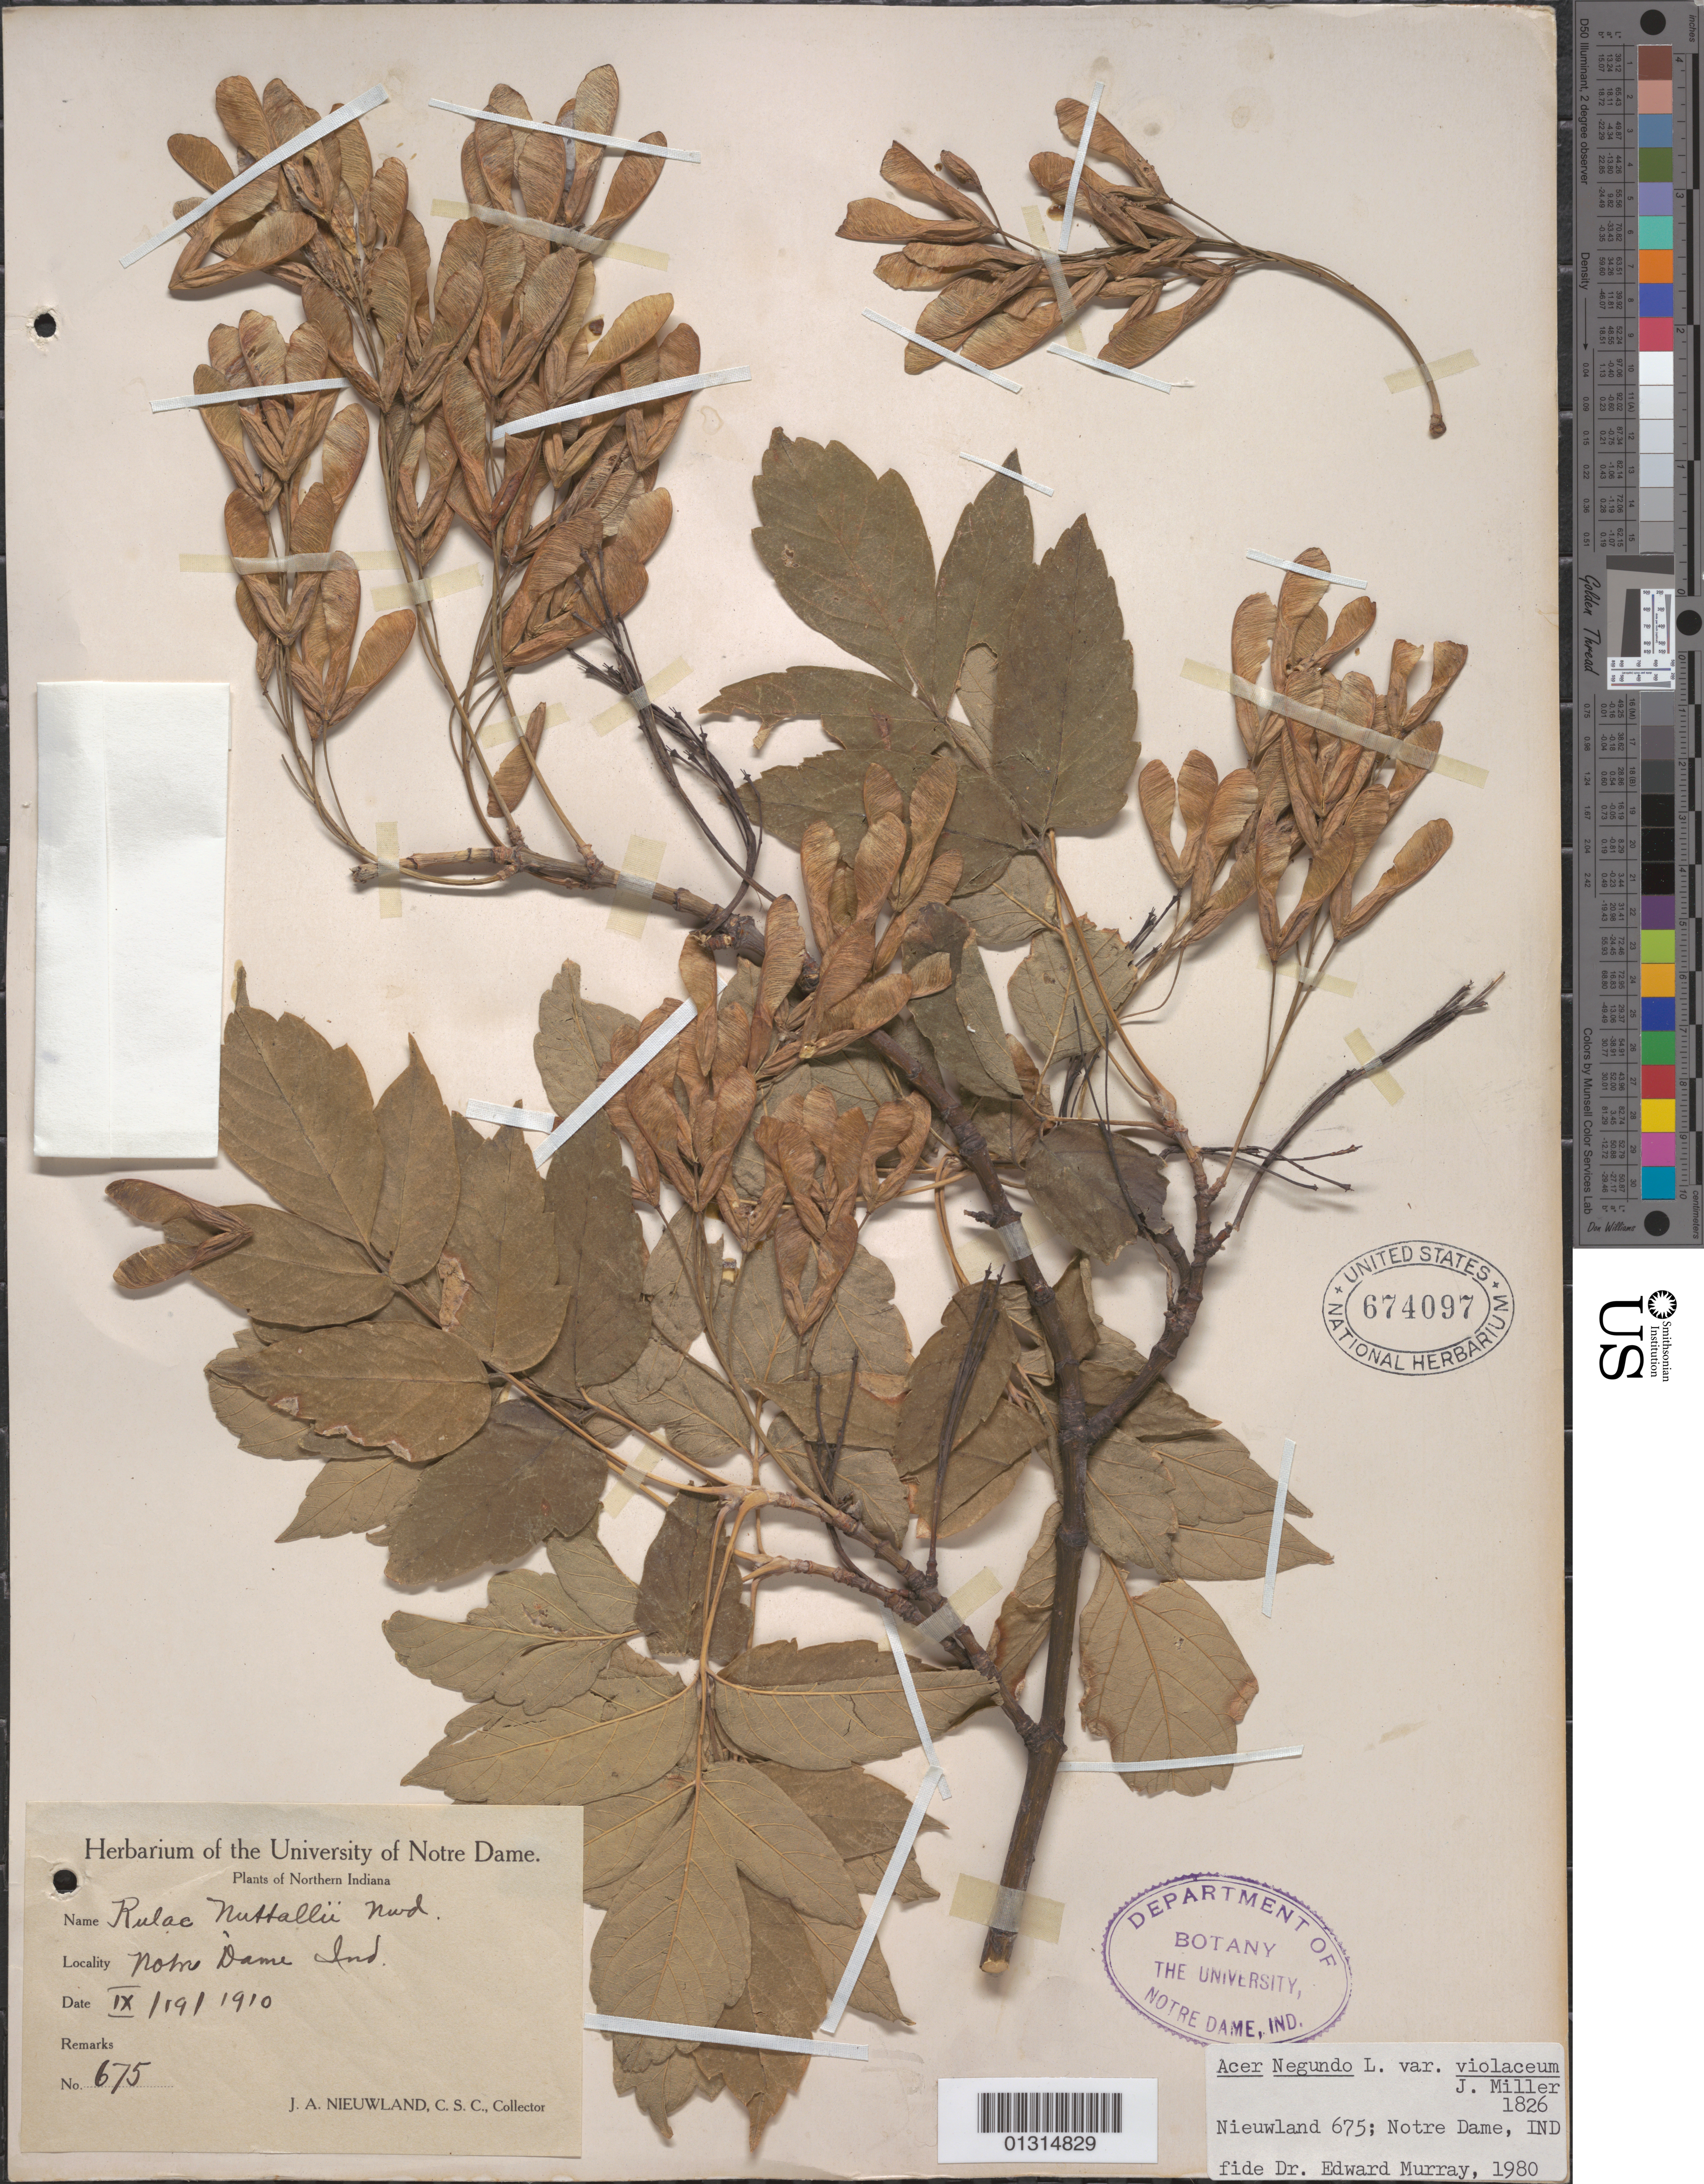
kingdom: Plantae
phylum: Tracheophyta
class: Magnoliopsida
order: Sapindales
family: Sapindaceae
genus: Acer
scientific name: Acer negundo var. violaceum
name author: (Booth ex Loudon) H. Jaeger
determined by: Murray, Edward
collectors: J. A. Nieuwland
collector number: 675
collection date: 1910-09-19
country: United States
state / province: Indiana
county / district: St. Joseph County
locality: Notre Dame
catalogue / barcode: US 674097